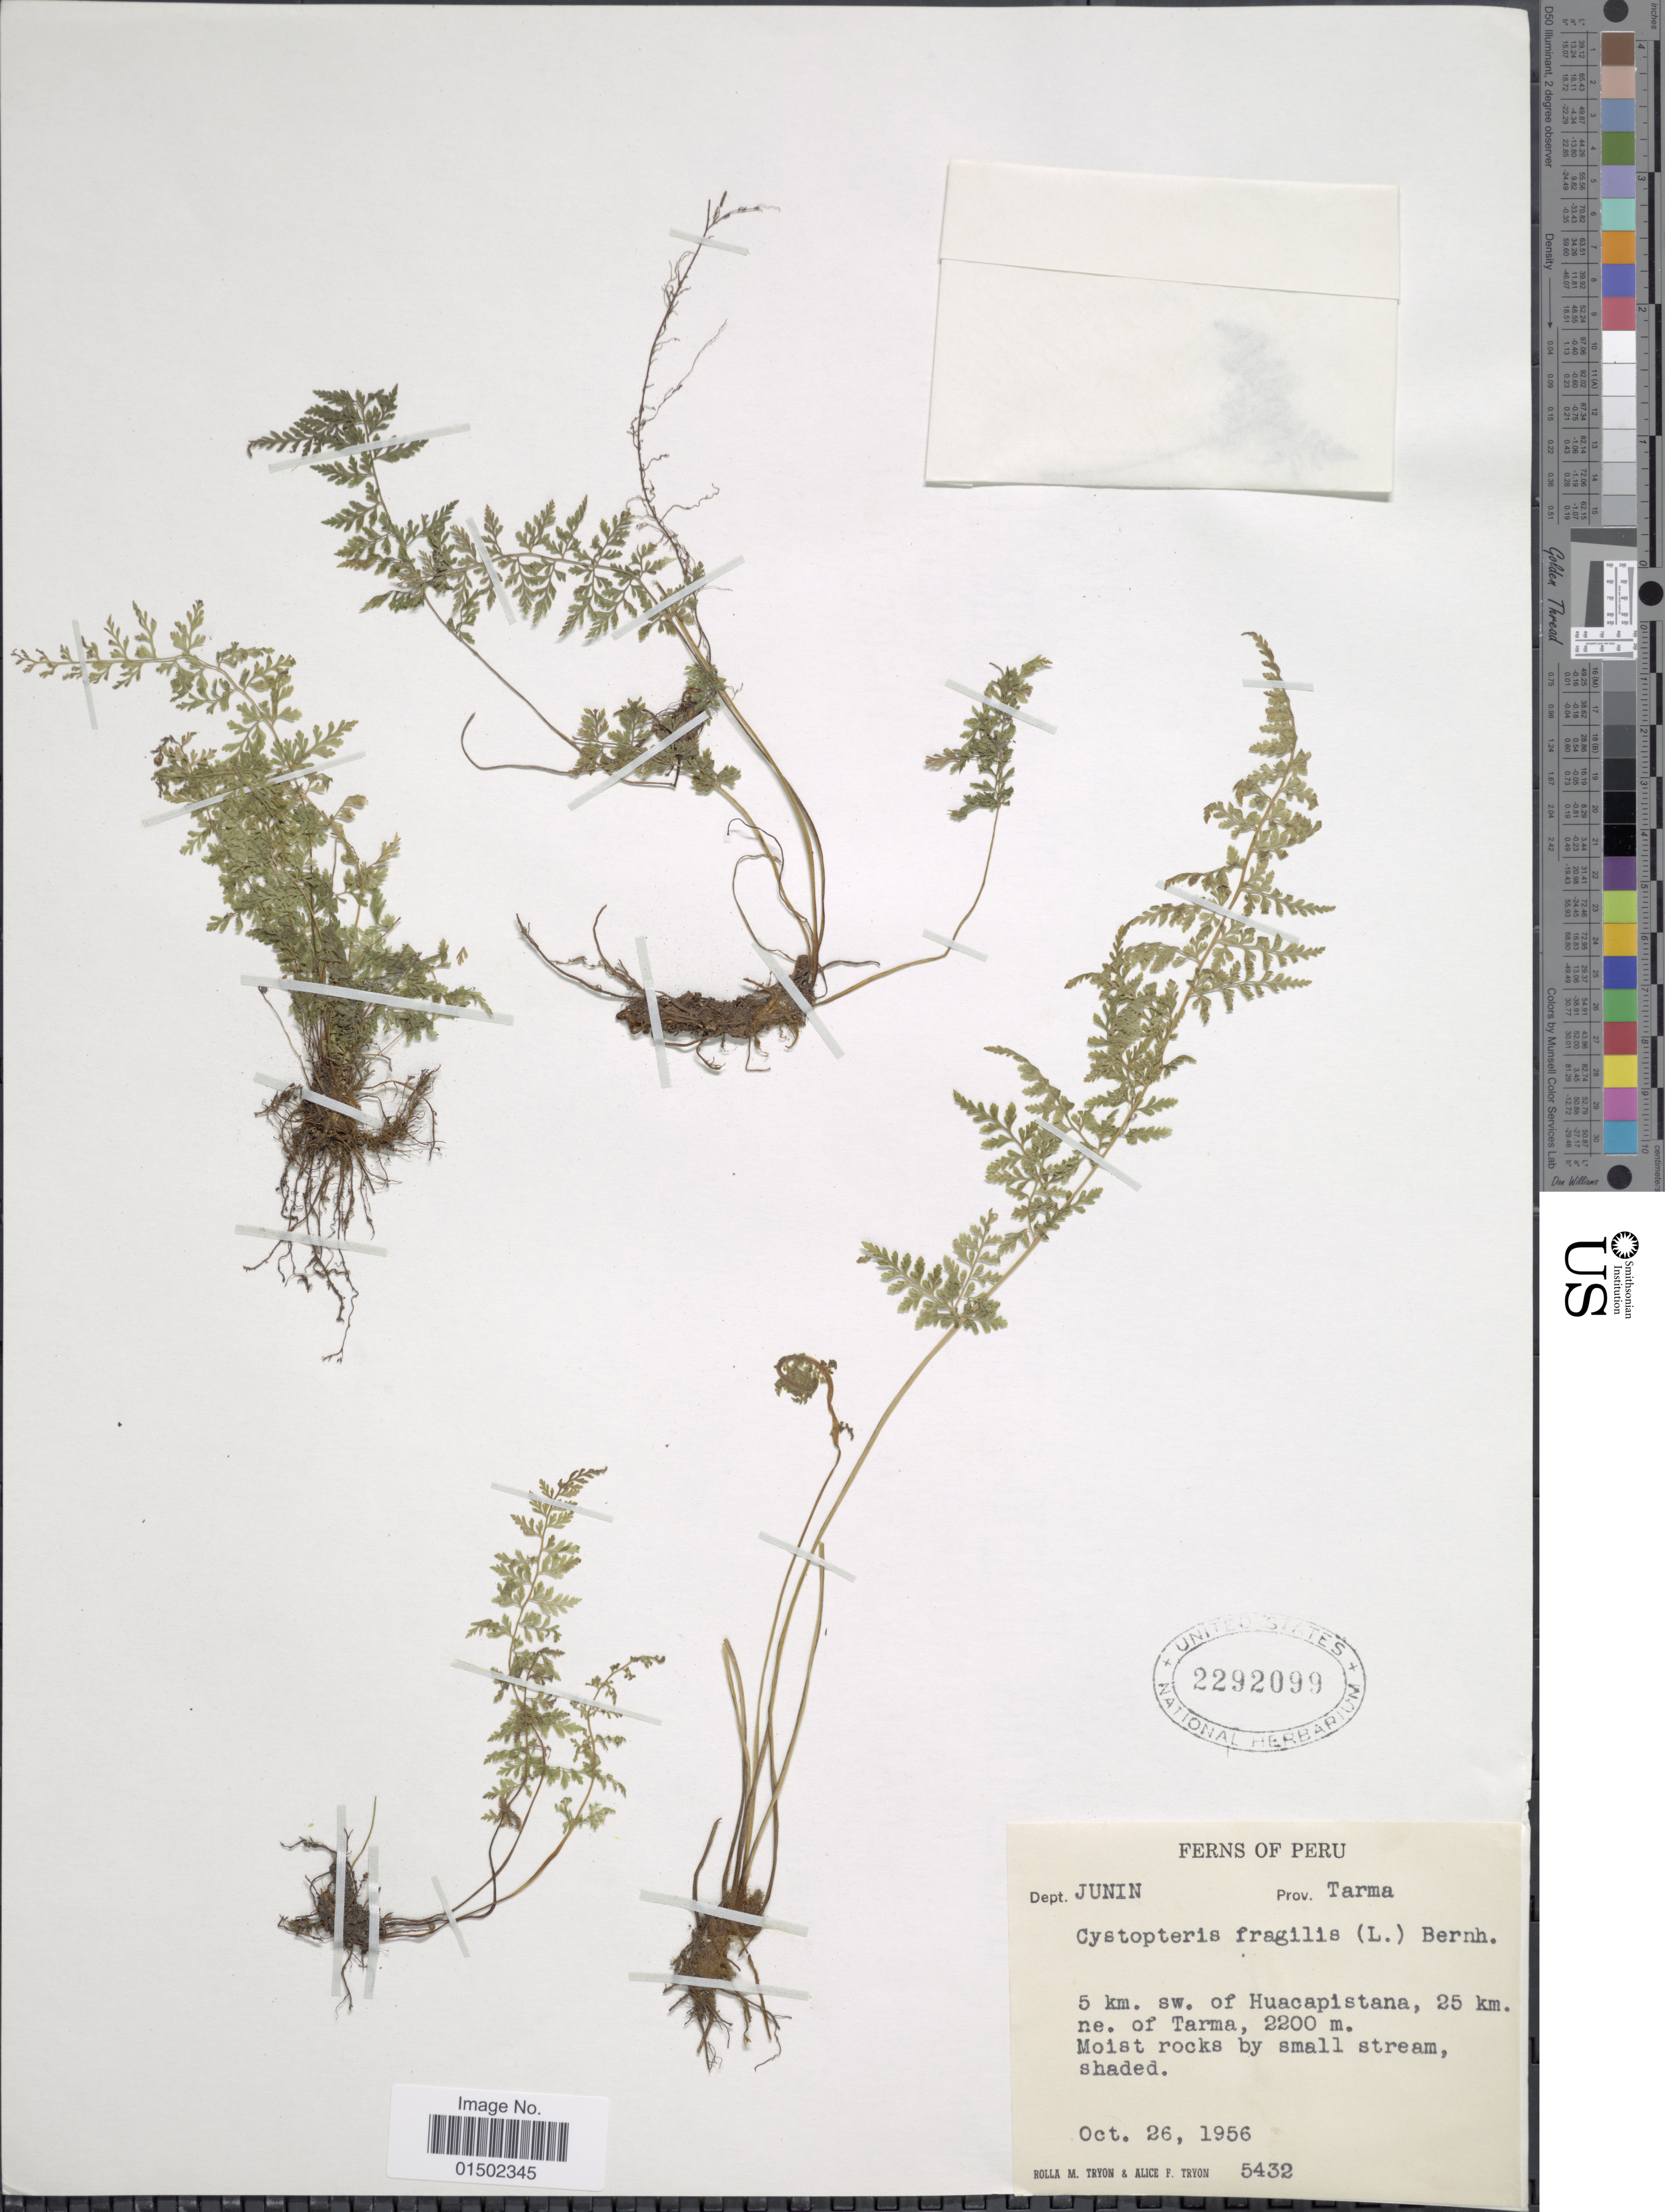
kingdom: Plantae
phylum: Tracheophyta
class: Polypodiopsida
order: Polypodiales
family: Cystopteridaceae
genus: Cystopteris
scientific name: Cystopteris fragilis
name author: (L.) Bernh.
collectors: R. M. Tryon & A. F. Tryon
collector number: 5432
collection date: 1956-10-26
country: Peru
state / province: Junín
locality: Prov. Tarma. 5 km. sw. of Huacapistana, 25 km. ne. of Tarma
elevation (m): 2200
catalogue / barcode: US 2292099